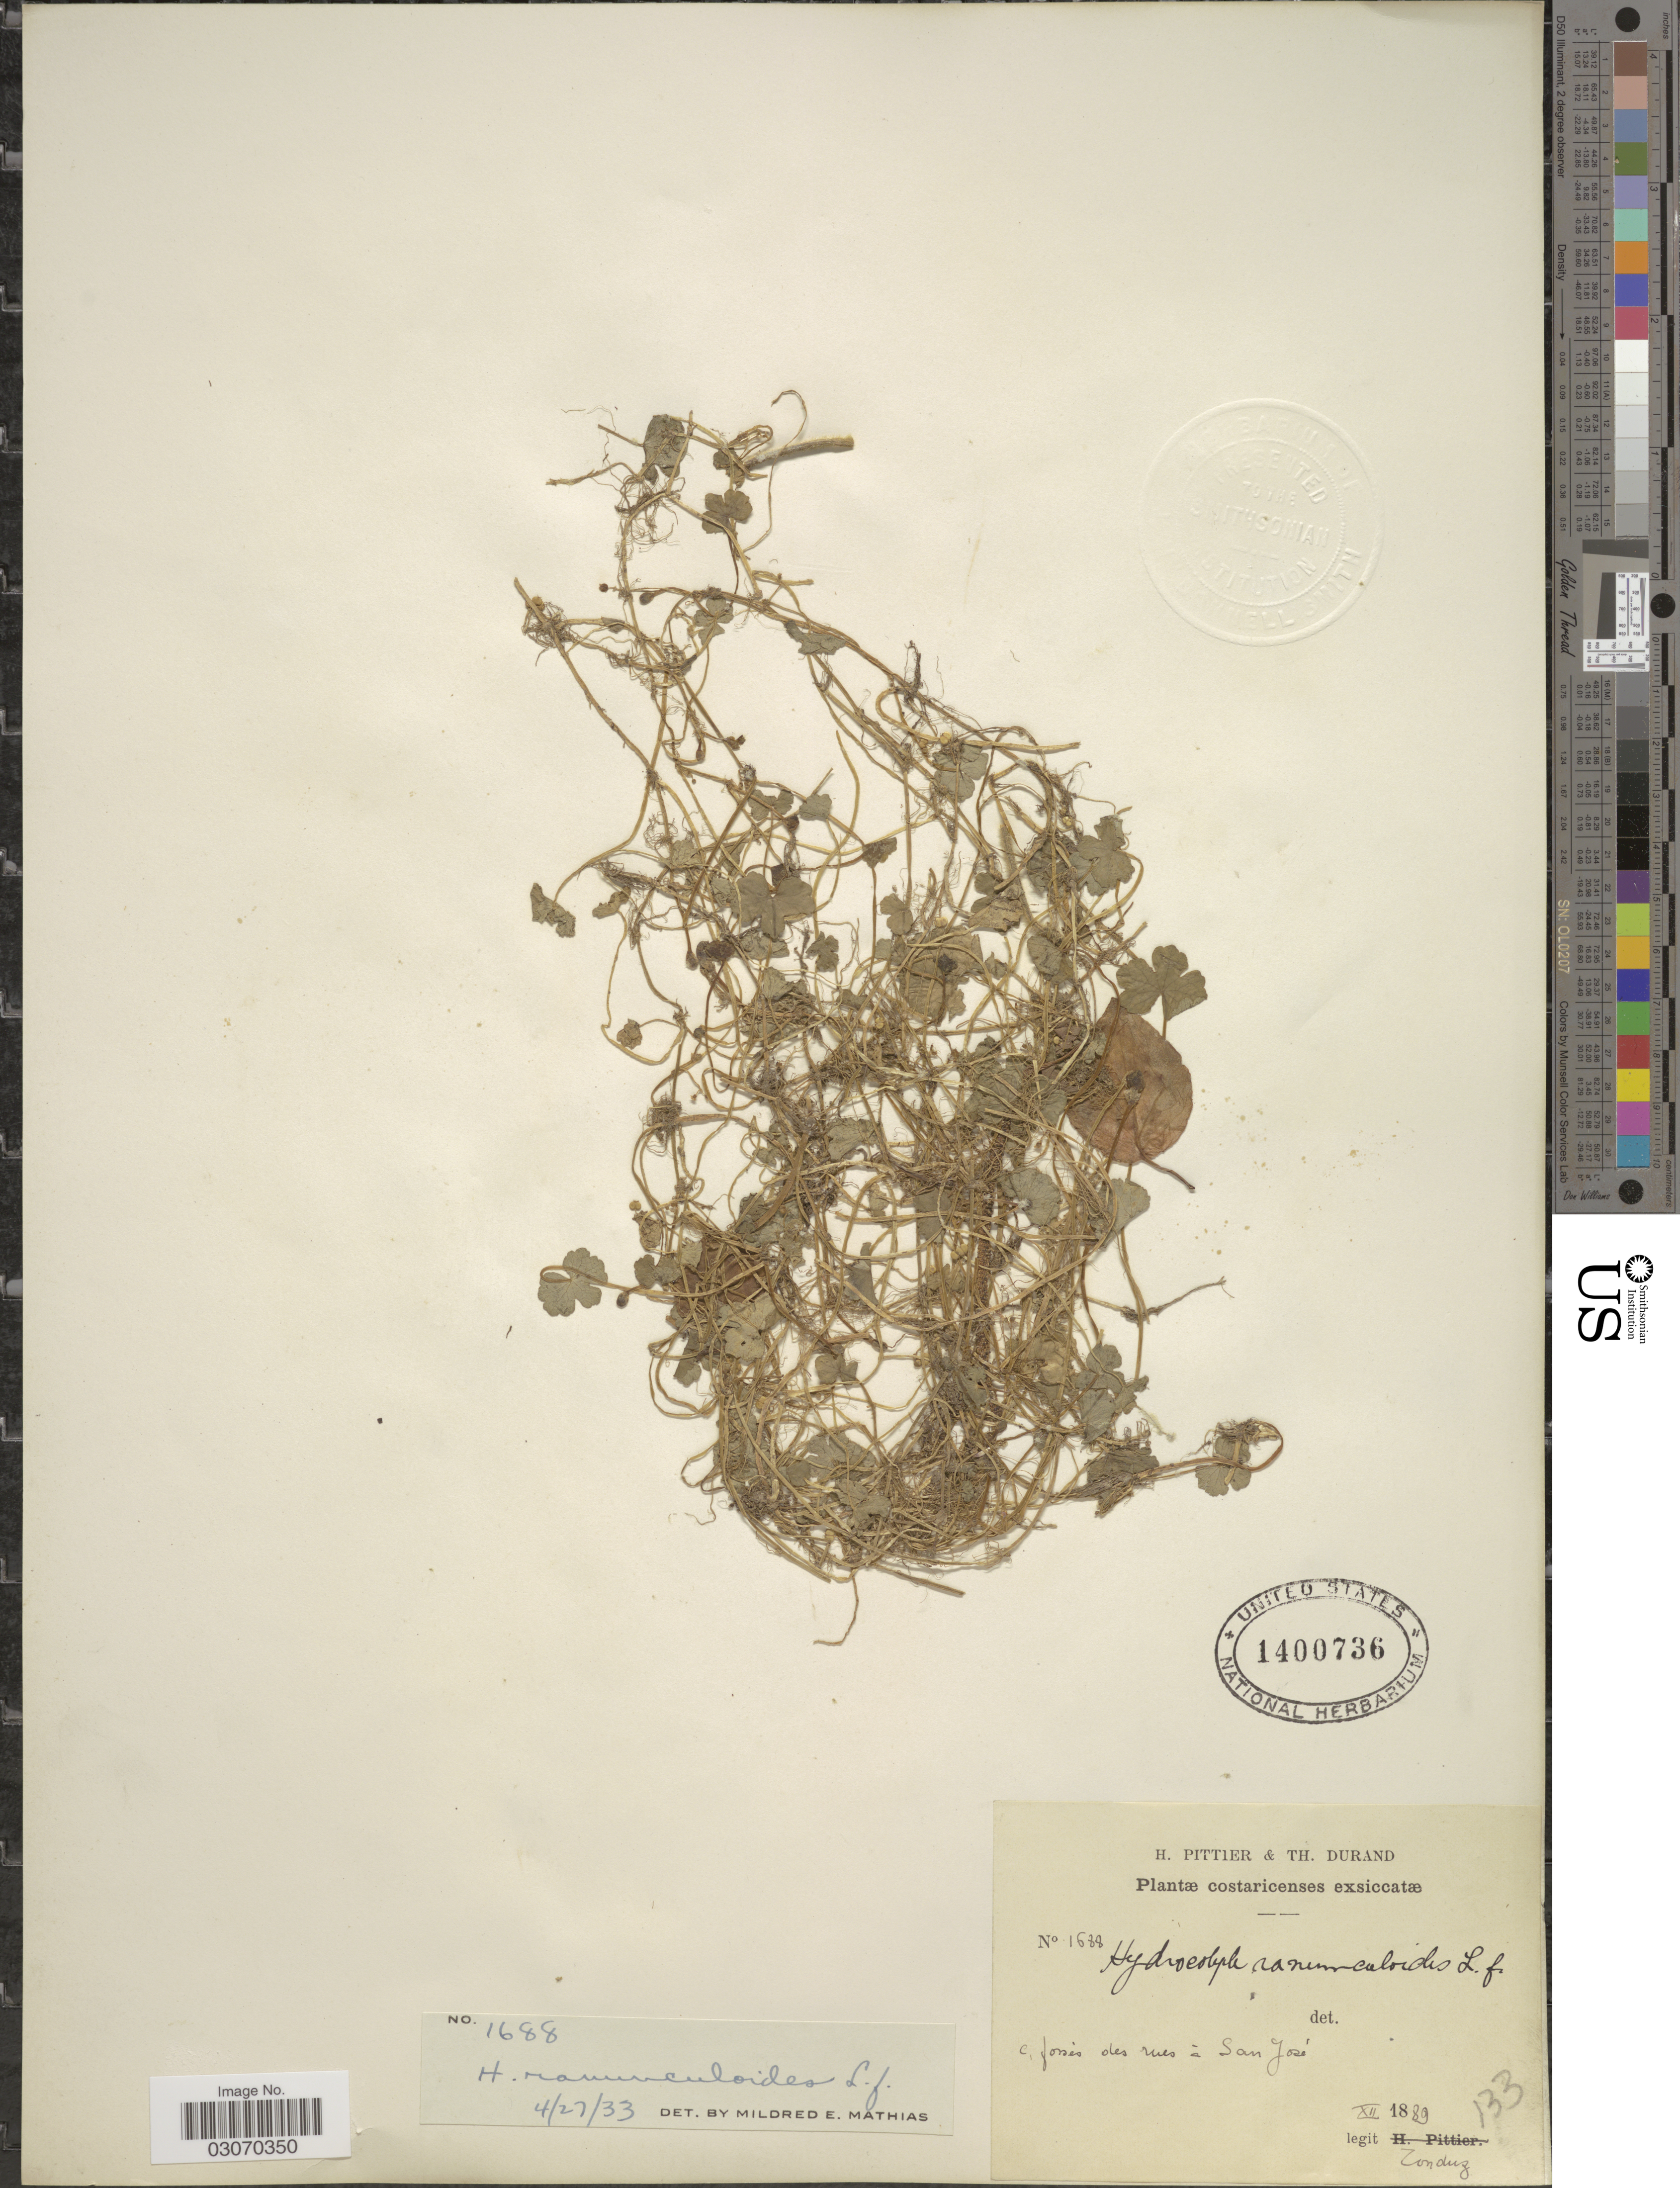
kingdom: Plantae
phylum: Tracheophyta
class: Magnoliopsida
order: Apiales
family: Araliaceae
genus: Hydrocotyle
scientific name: Hydrocotyle ranunculoides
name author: L. f.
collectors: Tonduz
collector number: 1688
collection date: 1889-12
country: Costa Rica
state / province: San José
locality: San José.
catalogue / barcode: US 1400736